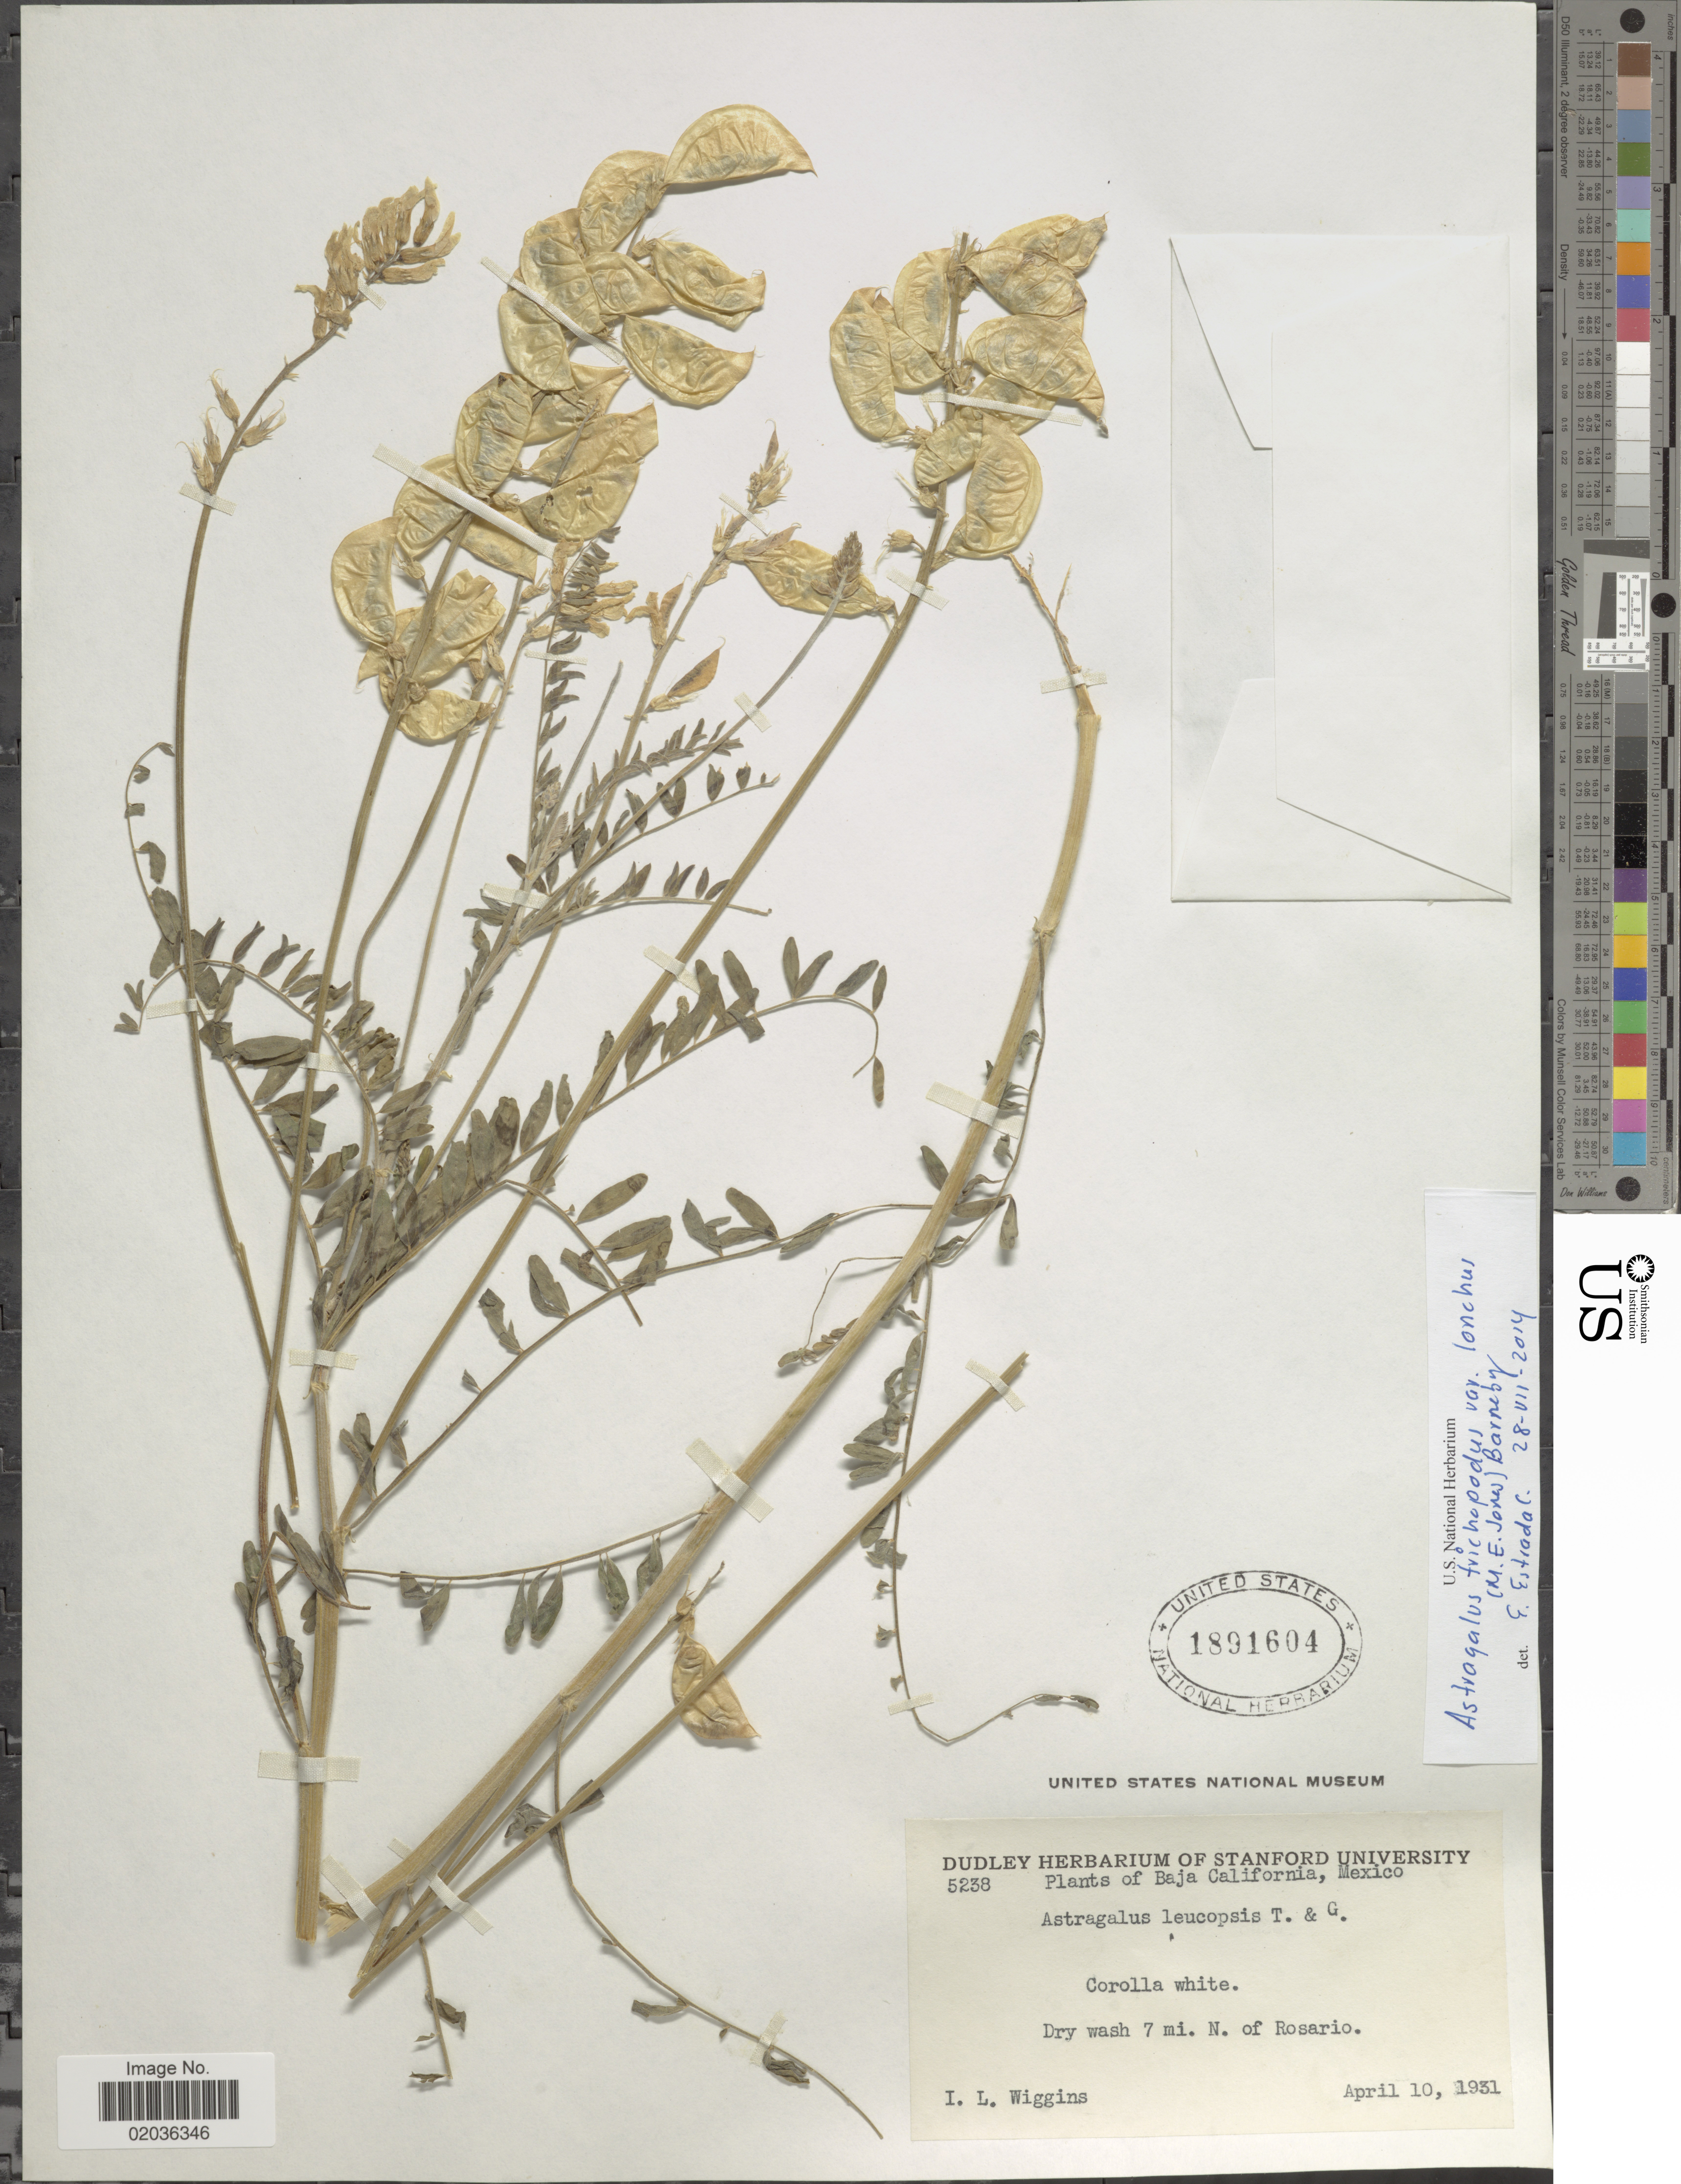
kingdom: Plantae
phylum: Tracheophyta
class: Magnoliopsida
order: Fabales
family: Fabaceae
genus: Astragalus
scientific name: Astragalus trichopodus var. lonchus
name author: (M.E. Jones) Barneby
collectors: I. L. Wiggins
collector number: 5238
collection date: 1931-04-10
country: Mexico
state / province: Baja California Norte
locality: Dry wash 7 mi. N. Rosario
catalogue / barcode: US 1891604